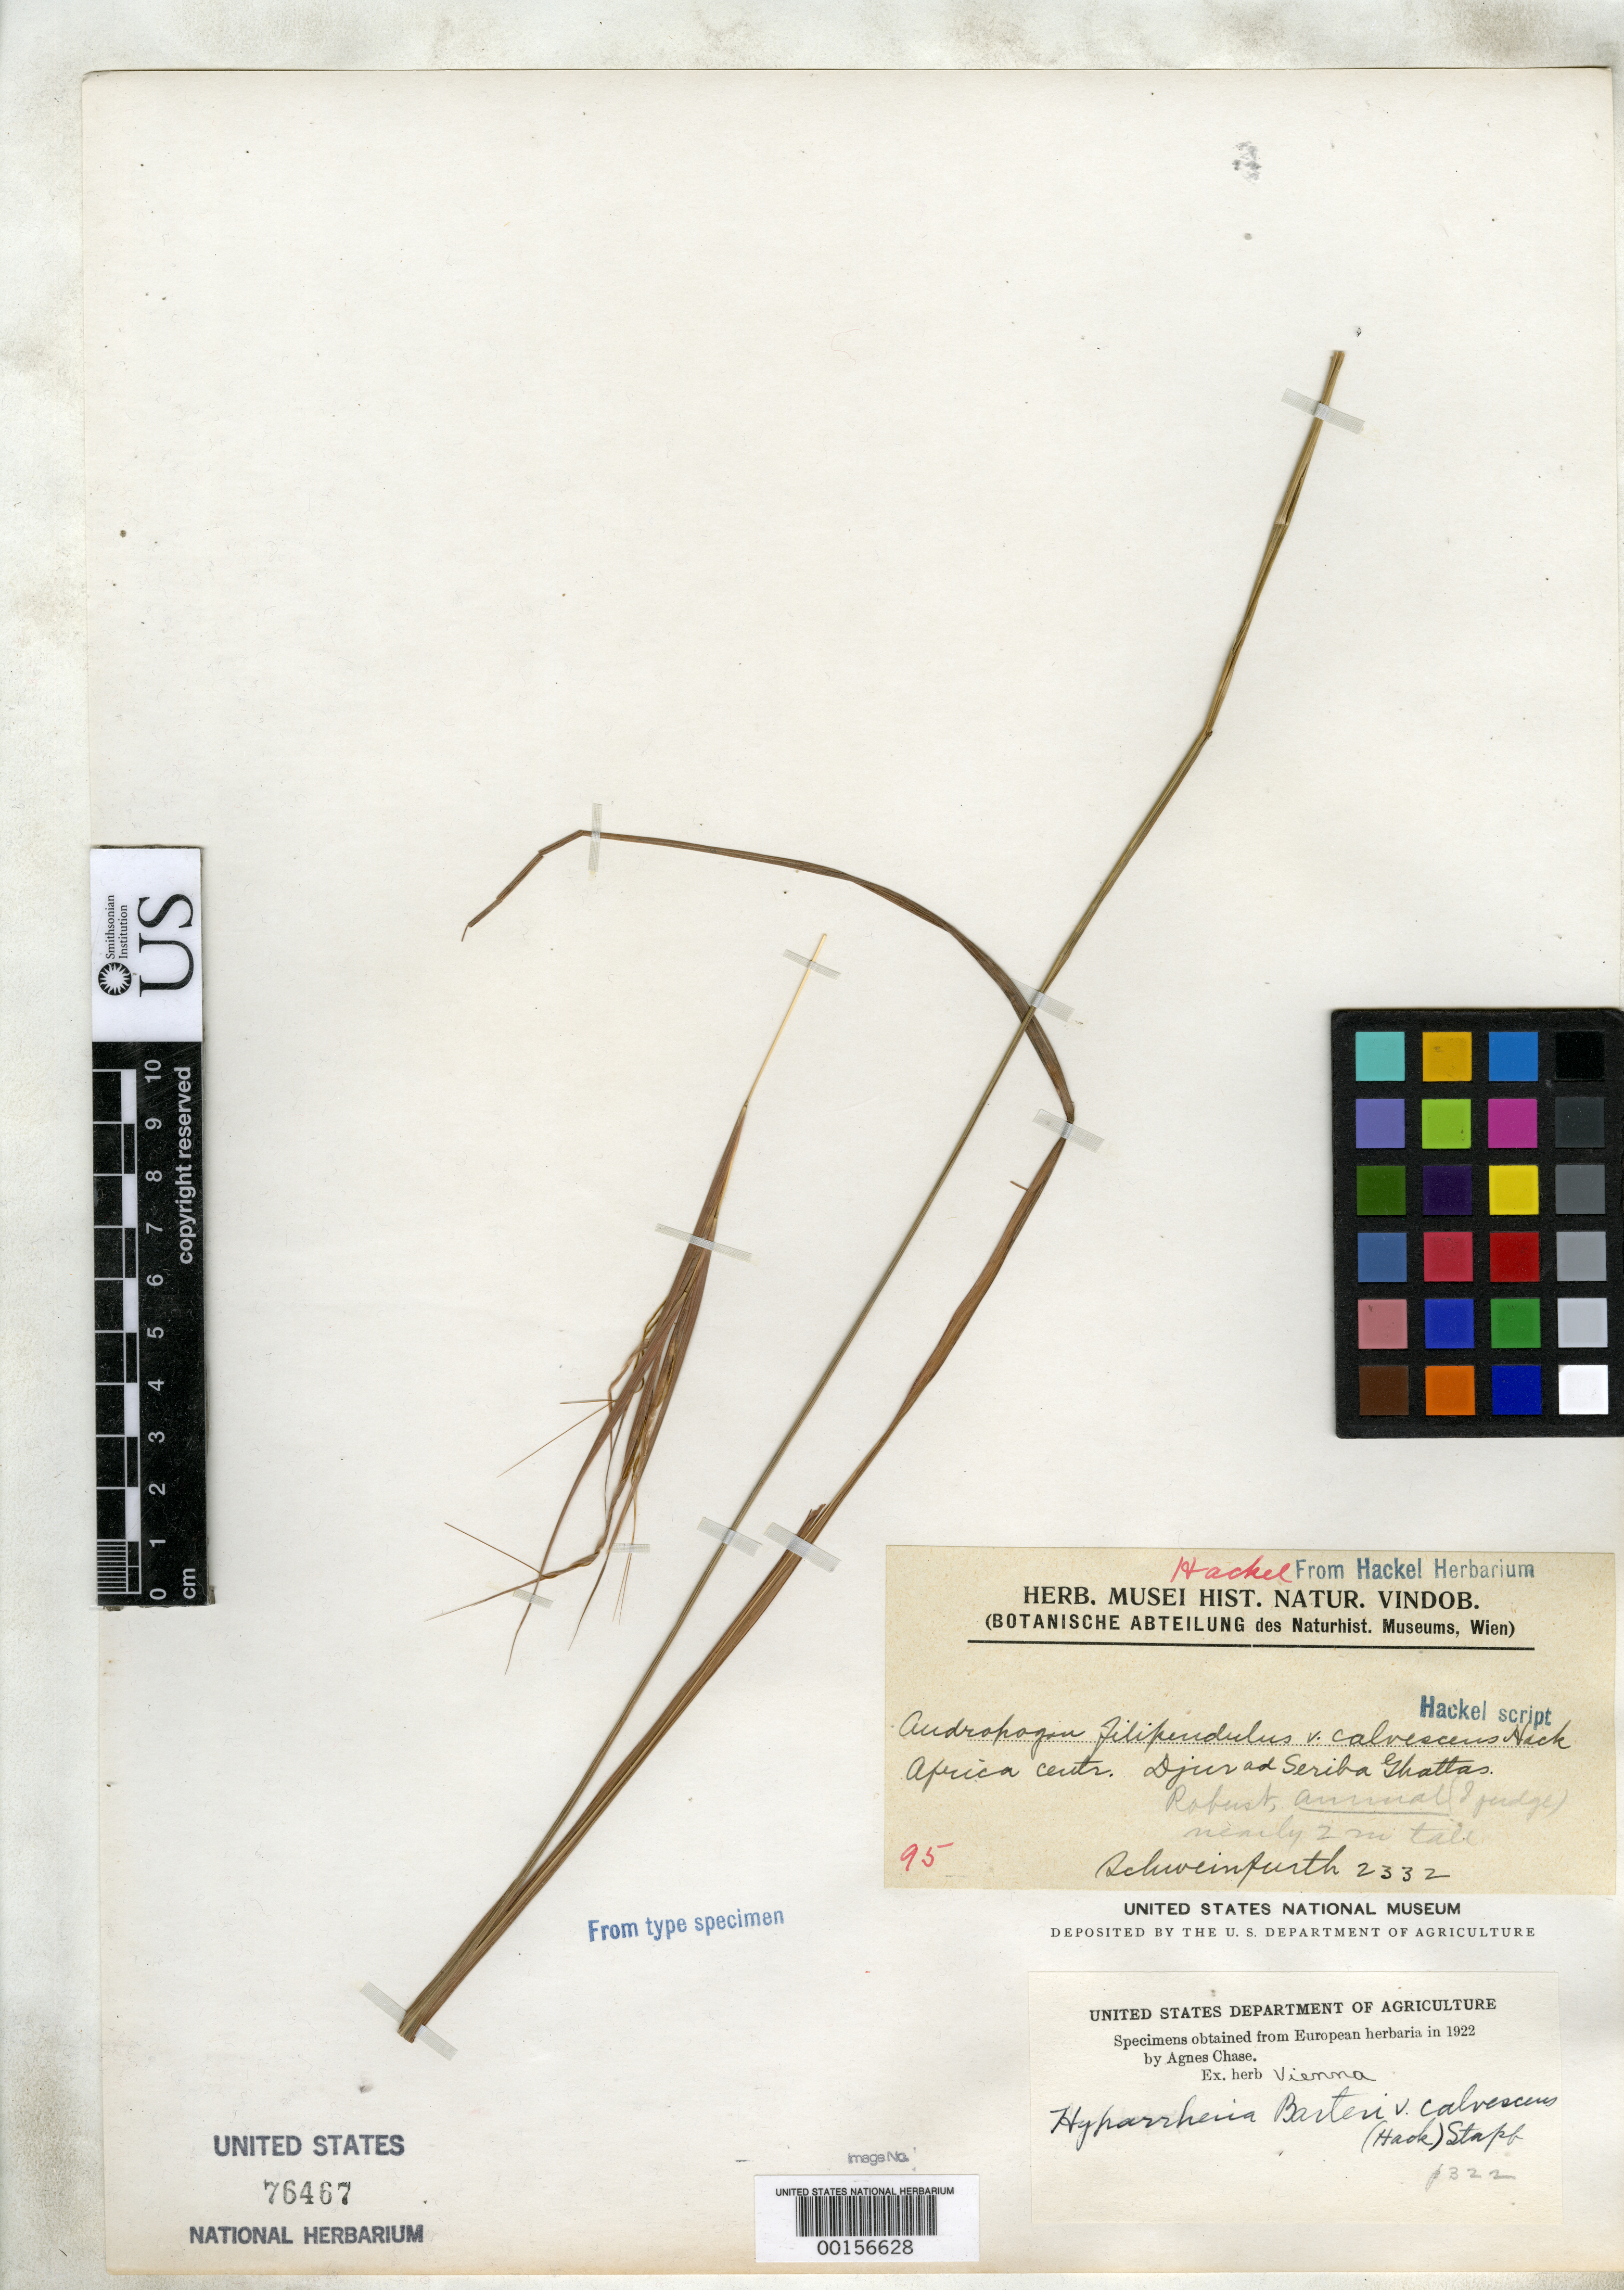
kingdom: Plantae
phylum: Tracheophyta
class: Liliopsida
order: Poales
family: Poaceae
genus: Andropogon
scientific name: Andropogon filipendulus var. calvescens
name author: Hack. in A. DC.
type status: Type Fragment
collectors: G. A. Schweinfurth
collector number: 2332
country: Sudan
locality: Central Africa, In terra Djur ad Seriba Ghattas.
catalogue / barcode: US 76467